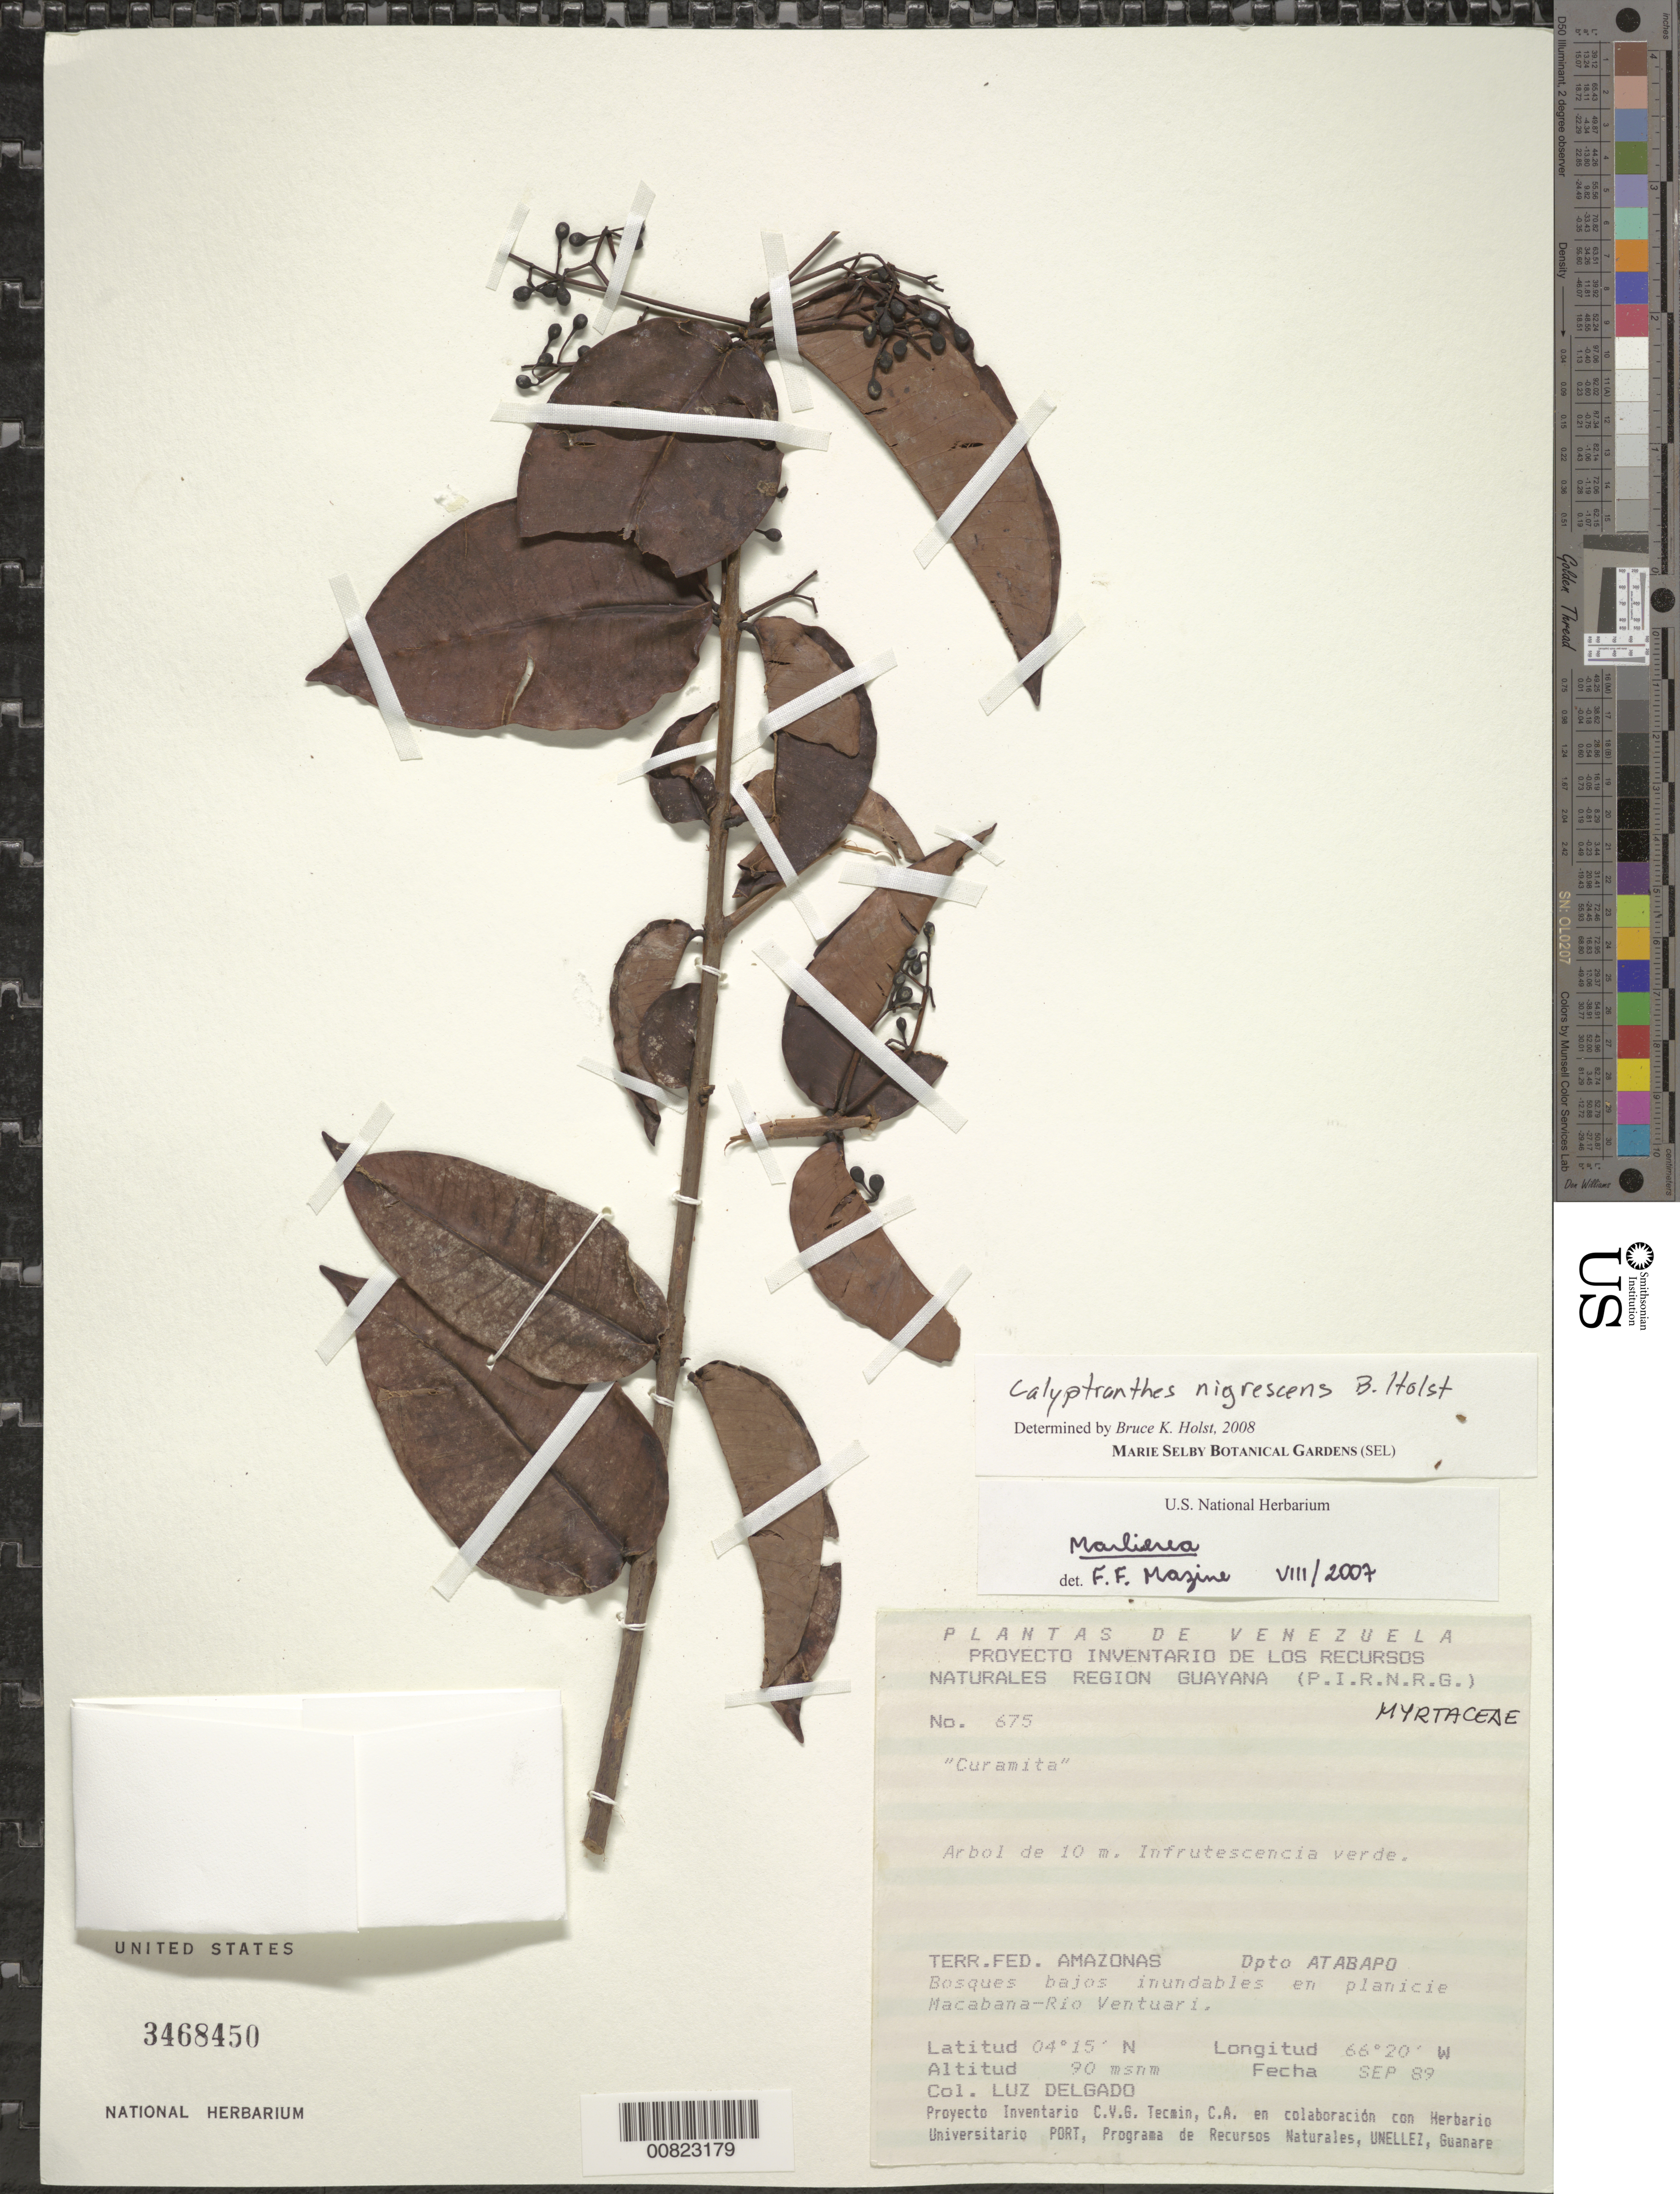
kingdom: Plantae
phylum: Tracheophyta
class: Magnoliopsida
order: Myrtales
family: Myrtaceae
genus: Myrcia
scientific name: Myrcia celaenensis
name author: E. Lucas & K. Samra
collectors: L. Delgado V.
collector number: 675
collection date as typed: Sep-89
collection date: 1989-09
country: Venezuela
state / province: Amazonas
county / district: Atabapo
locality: Macabana-Río Ventuari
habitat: Bosques bajos inundables en planicie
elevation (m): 90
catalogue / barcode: US 3468450